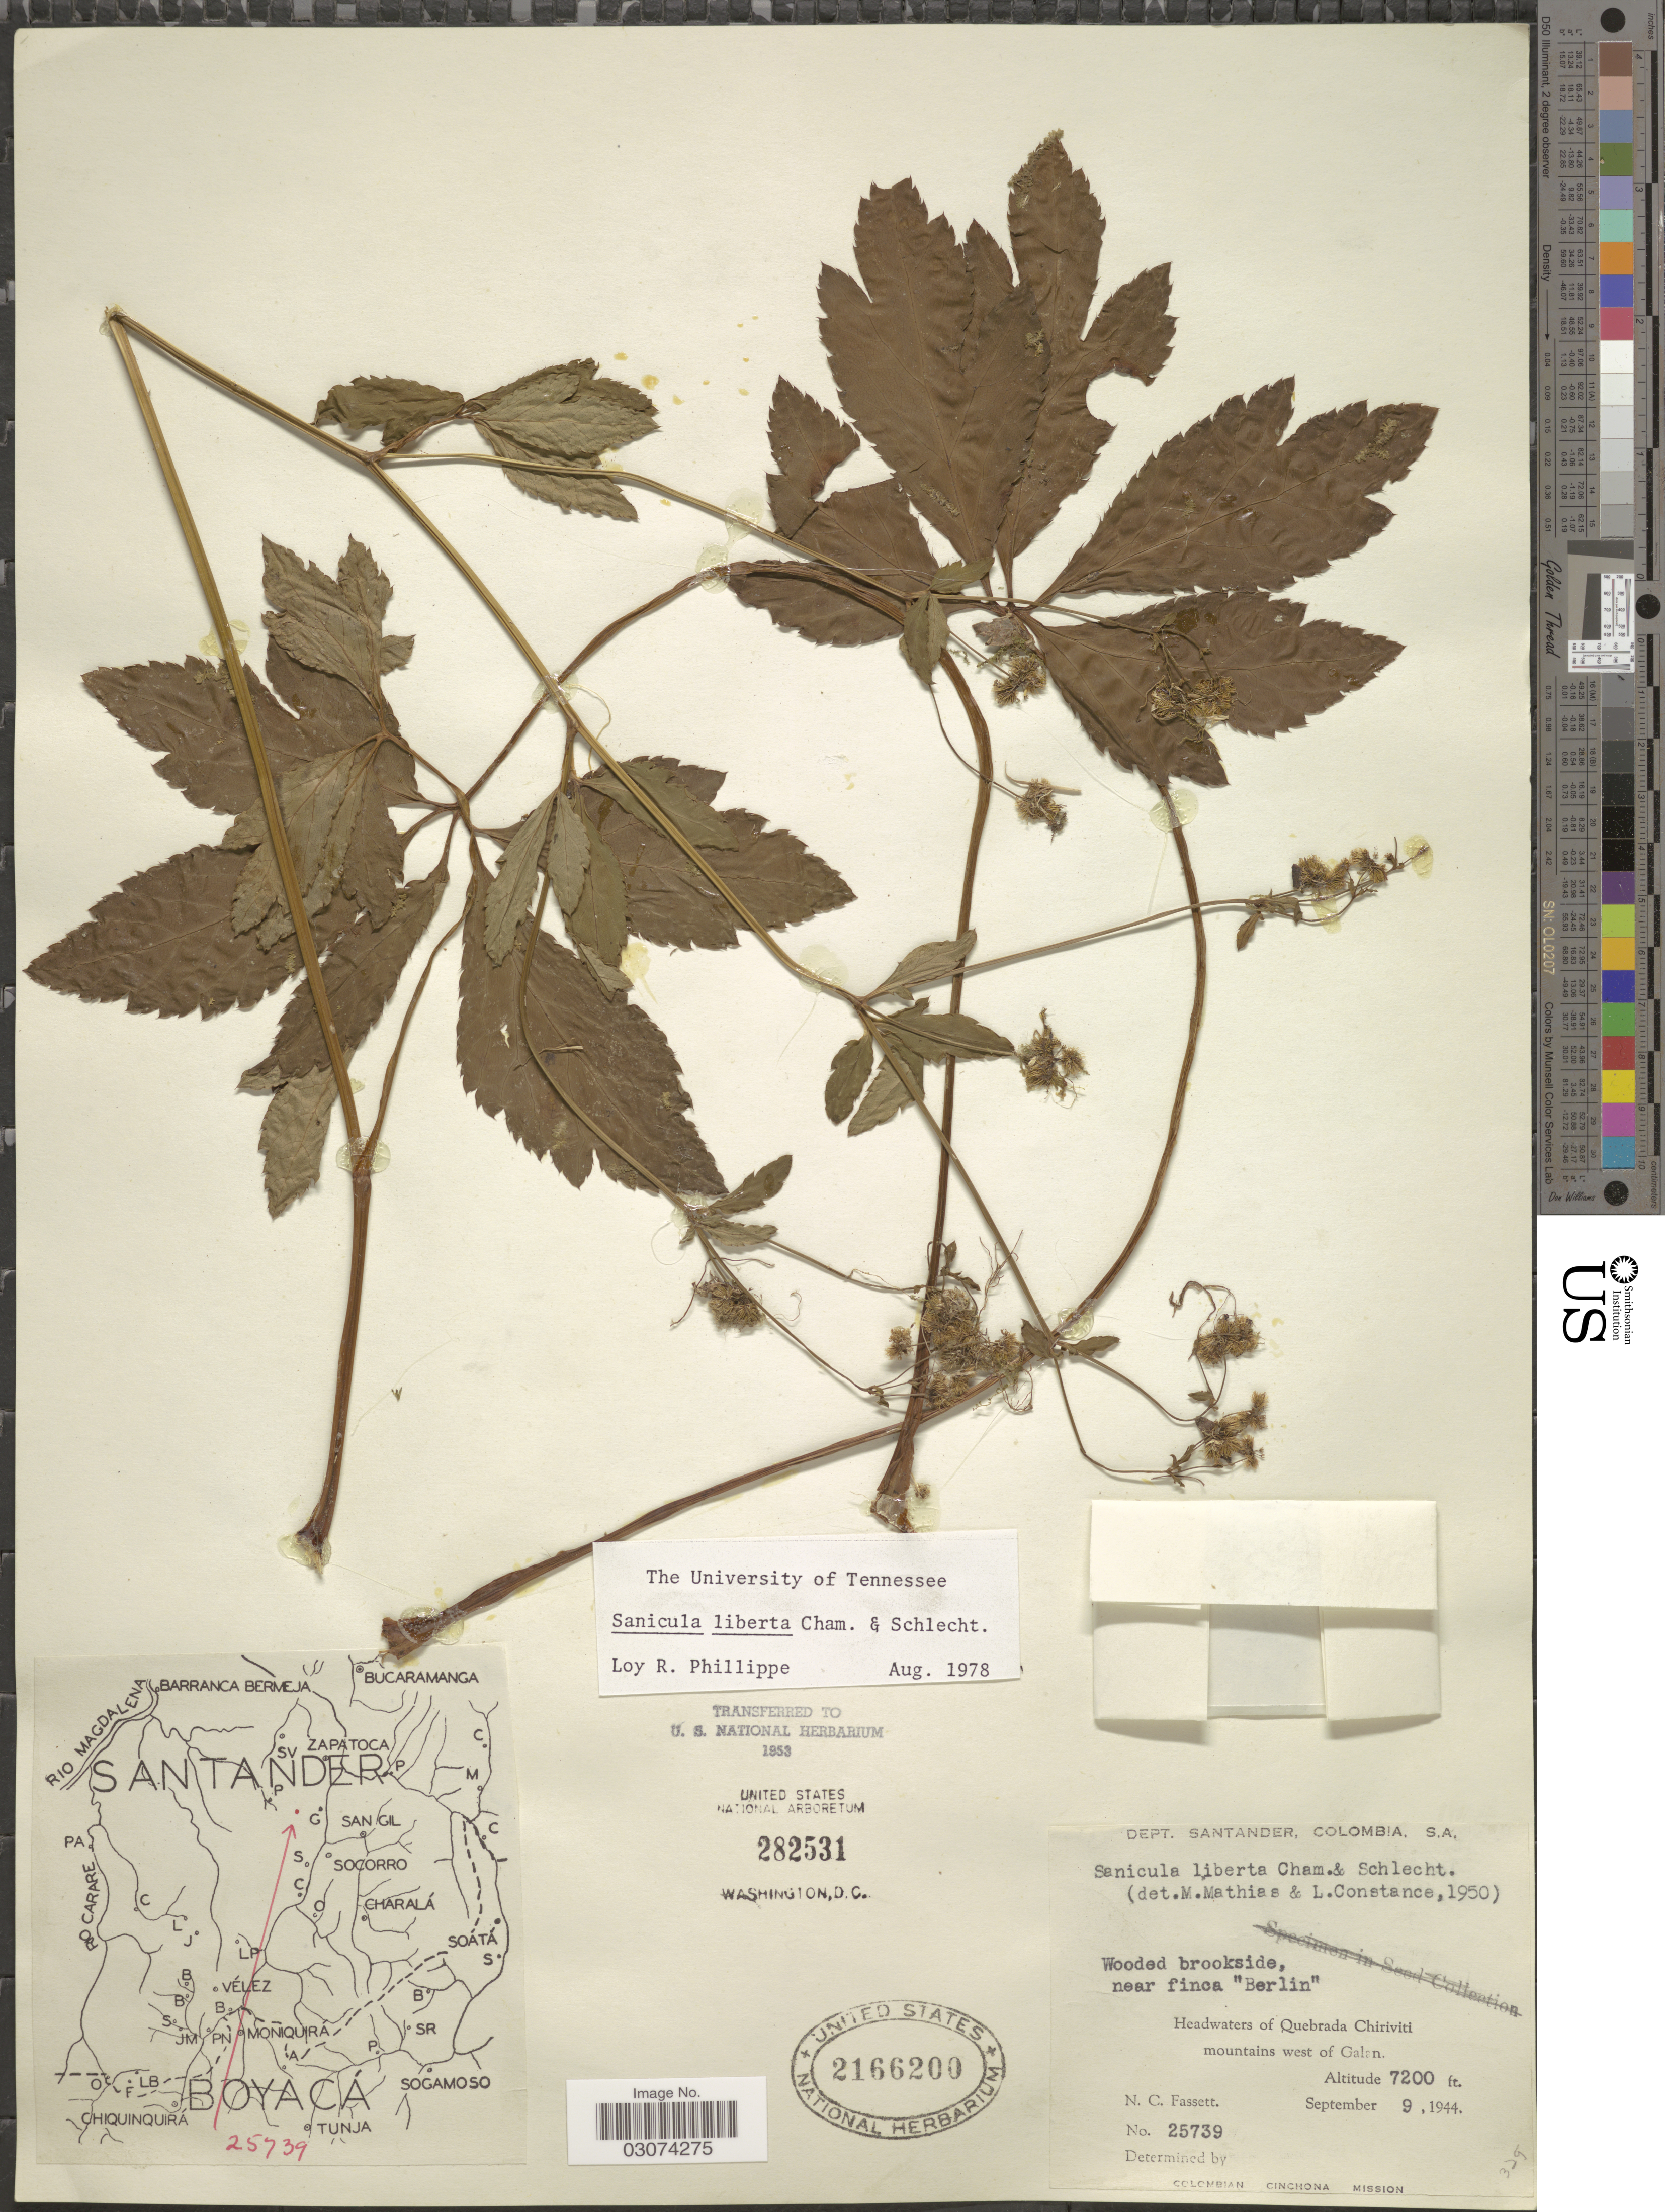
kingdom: Plantae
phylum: Tracheophyta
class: Magnoliopsida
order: Apiales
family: Apiaceae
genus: Sanicula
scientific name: Sanicula liberta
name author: Cham. & Schltdl.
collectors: N. C. Fassett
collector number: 25739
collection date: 1944-09-09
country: Colombia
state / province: Santander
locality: Dept. Santander. Wooded brookside, near finca "Berlin". Headwaters of Quebrada Chiriviti mountains west of Galan.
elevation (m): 2195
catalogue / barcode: US 2166200